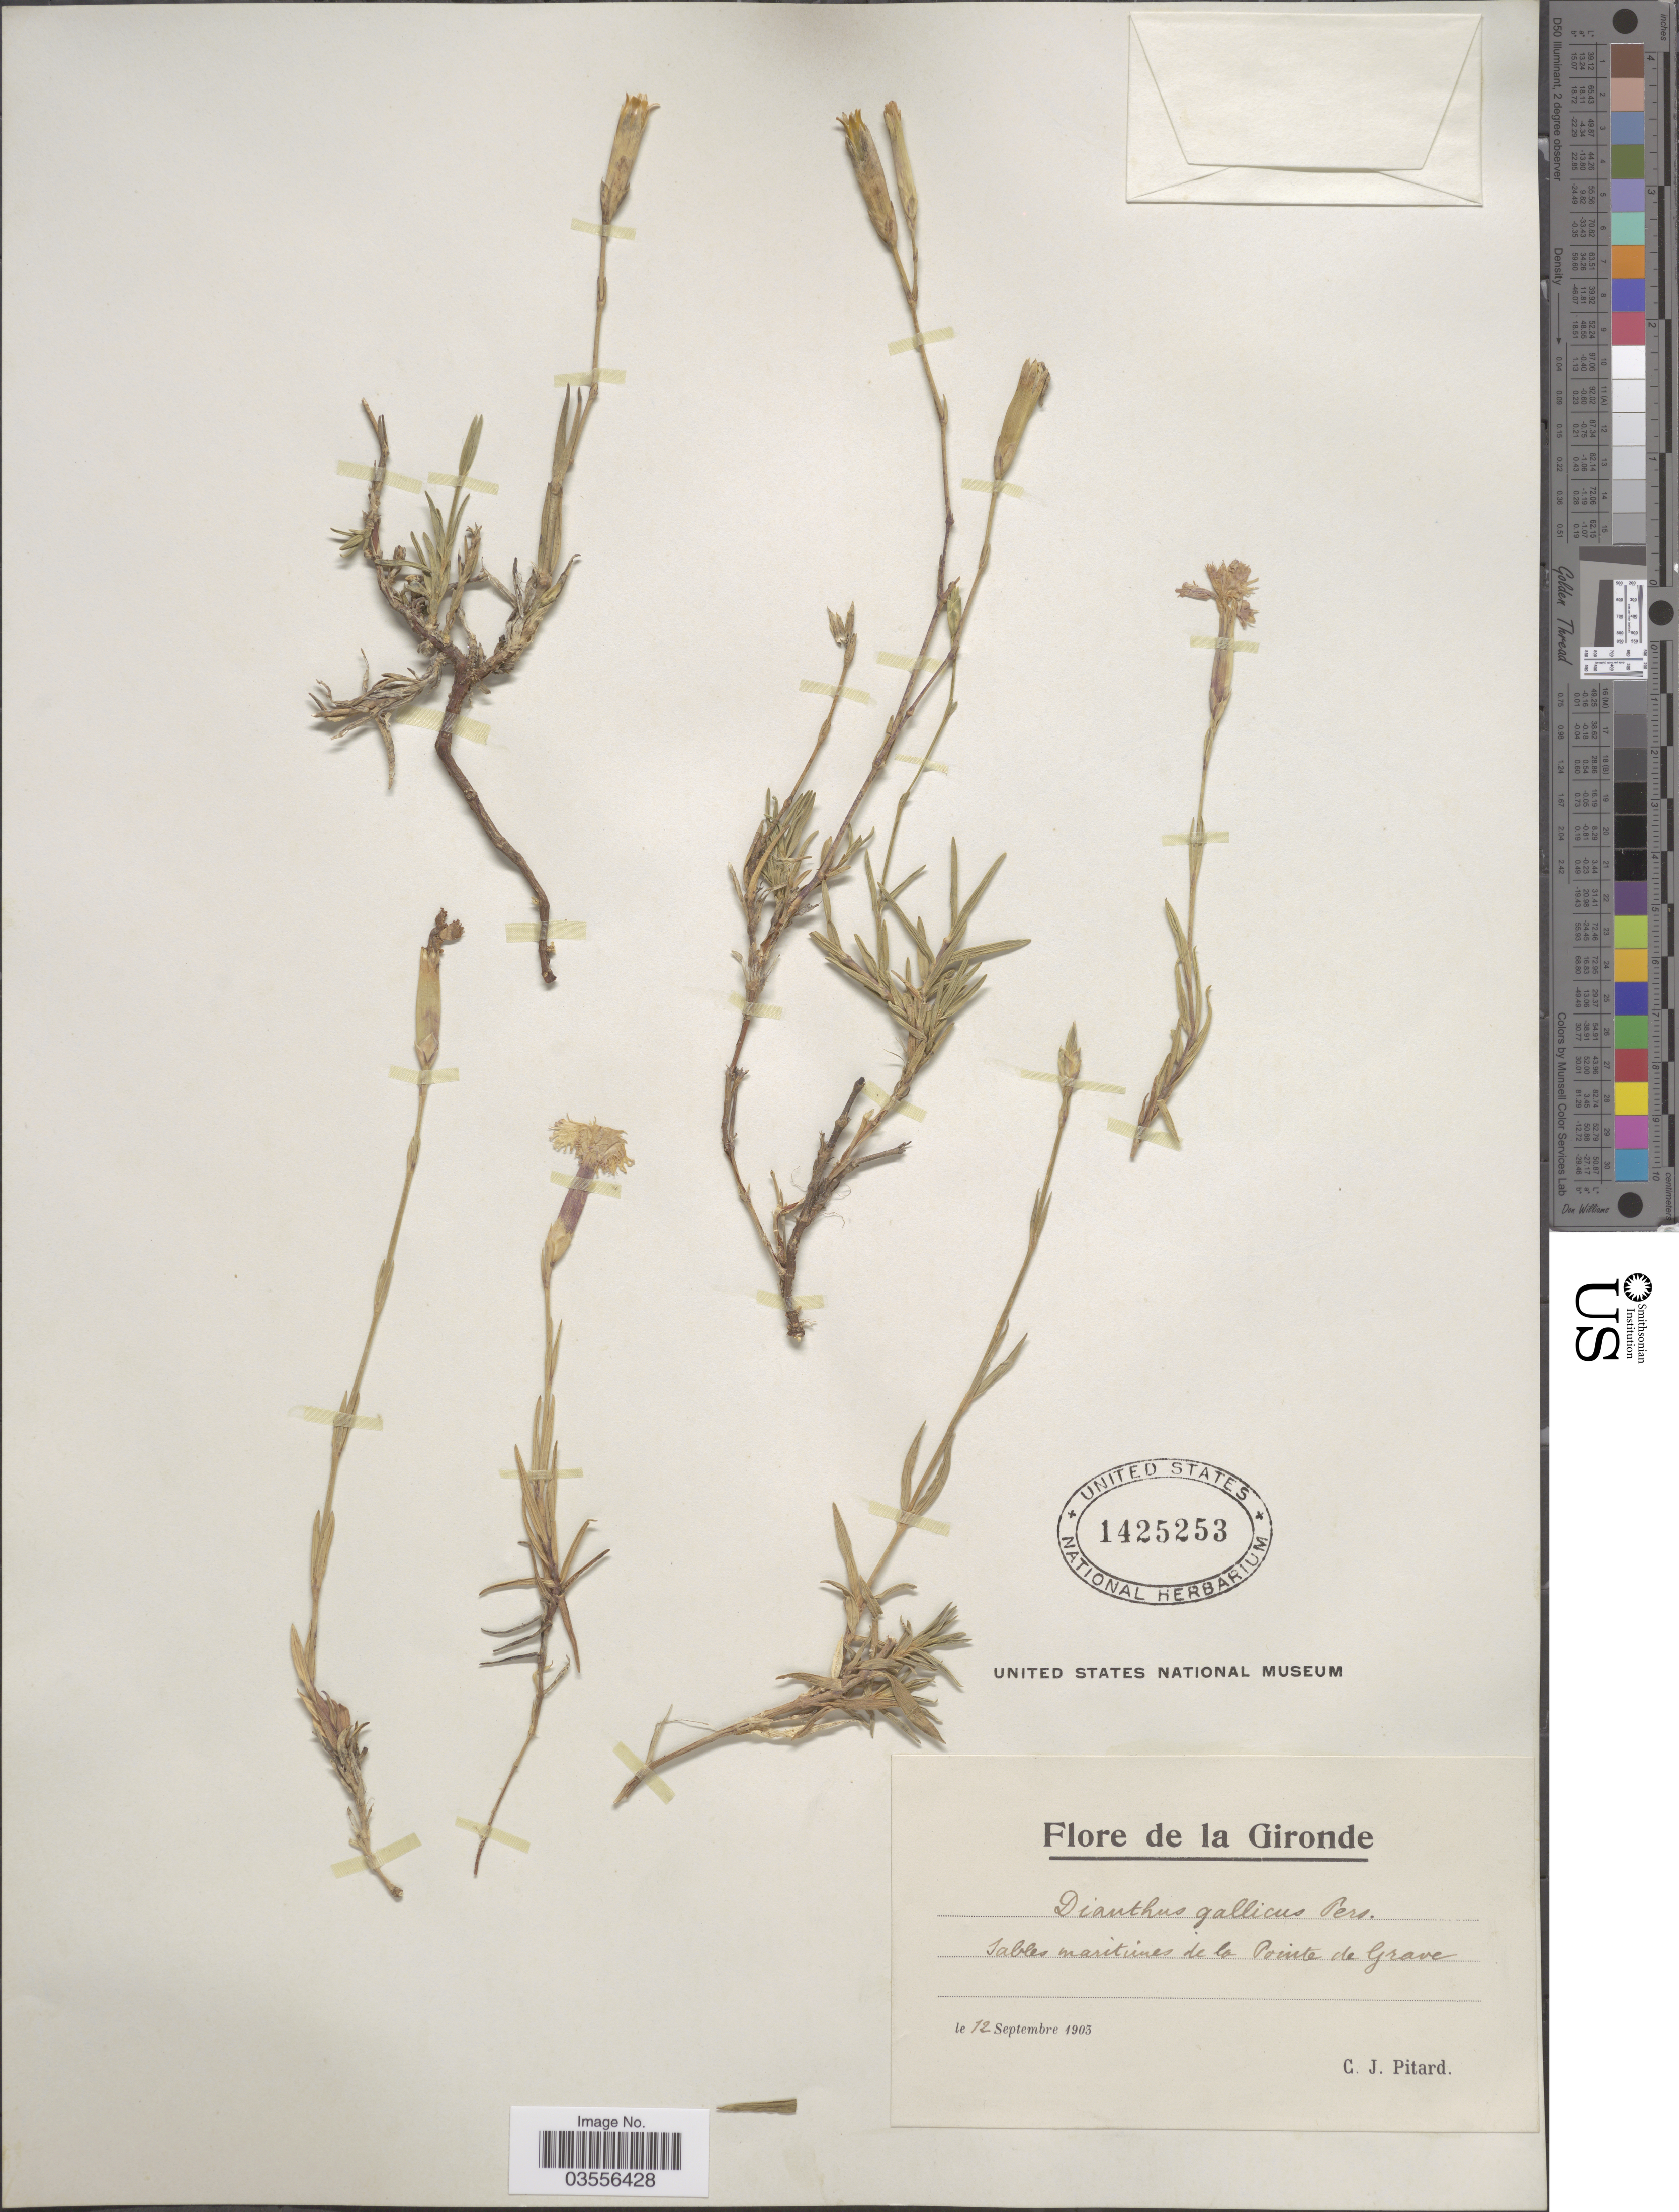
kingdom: Plantae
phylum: Tracheophyta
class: Magnoliopsida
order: Caryophyllales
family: Caryophyllaceae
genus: Dianthus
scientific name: Dianthus gallicus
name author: Pers.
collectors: C. Pitard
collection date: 1903-09-12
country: France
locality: Gironde. Sables maritimes de la Pointe de Grave.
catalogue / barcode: US 1425253